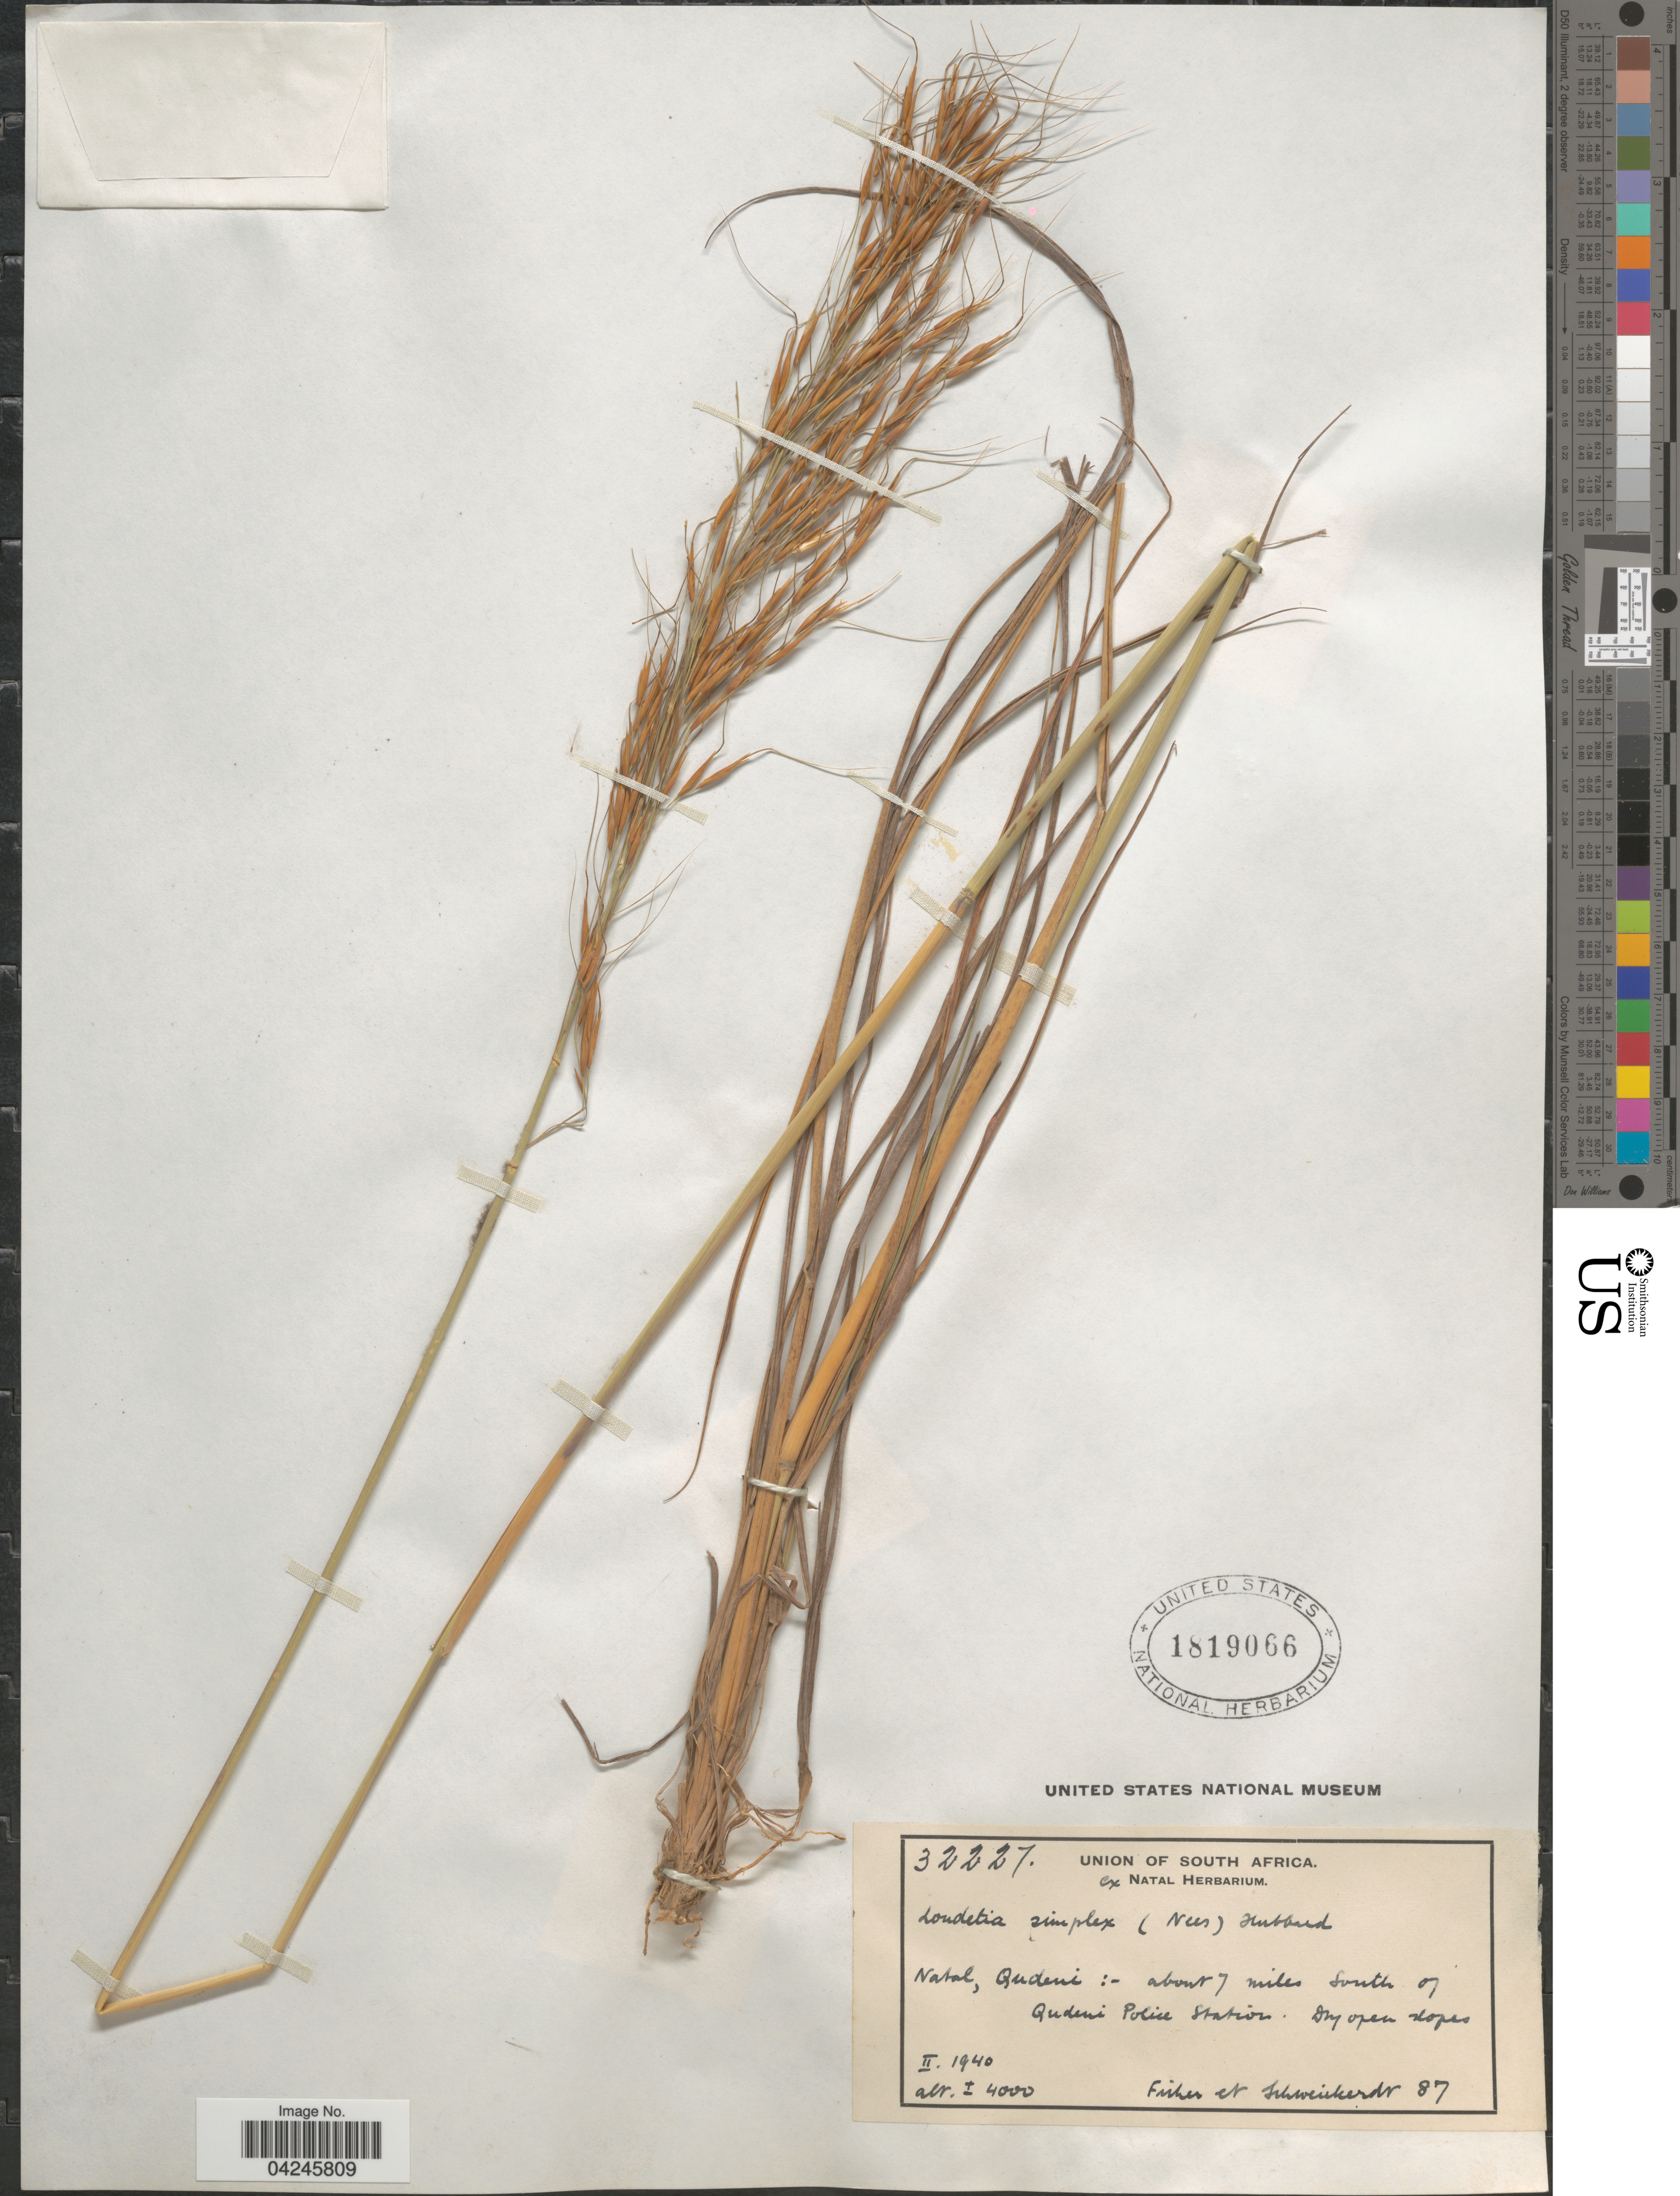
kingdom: Plantae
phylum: Tracheophyta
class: Liliopsida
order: Poales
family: Poaceae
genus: Loudetia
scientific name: Loudetia simplex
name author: (Nees) C.E. Hubb.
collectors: -- Fisher & -. Schweickerdt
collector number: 87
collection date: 1940-02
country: South Africa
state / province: KwaZulu-Natal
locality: Natal, Qudeni: about 7 miles South of Qudeni Police Station.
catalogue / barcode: US 1819066